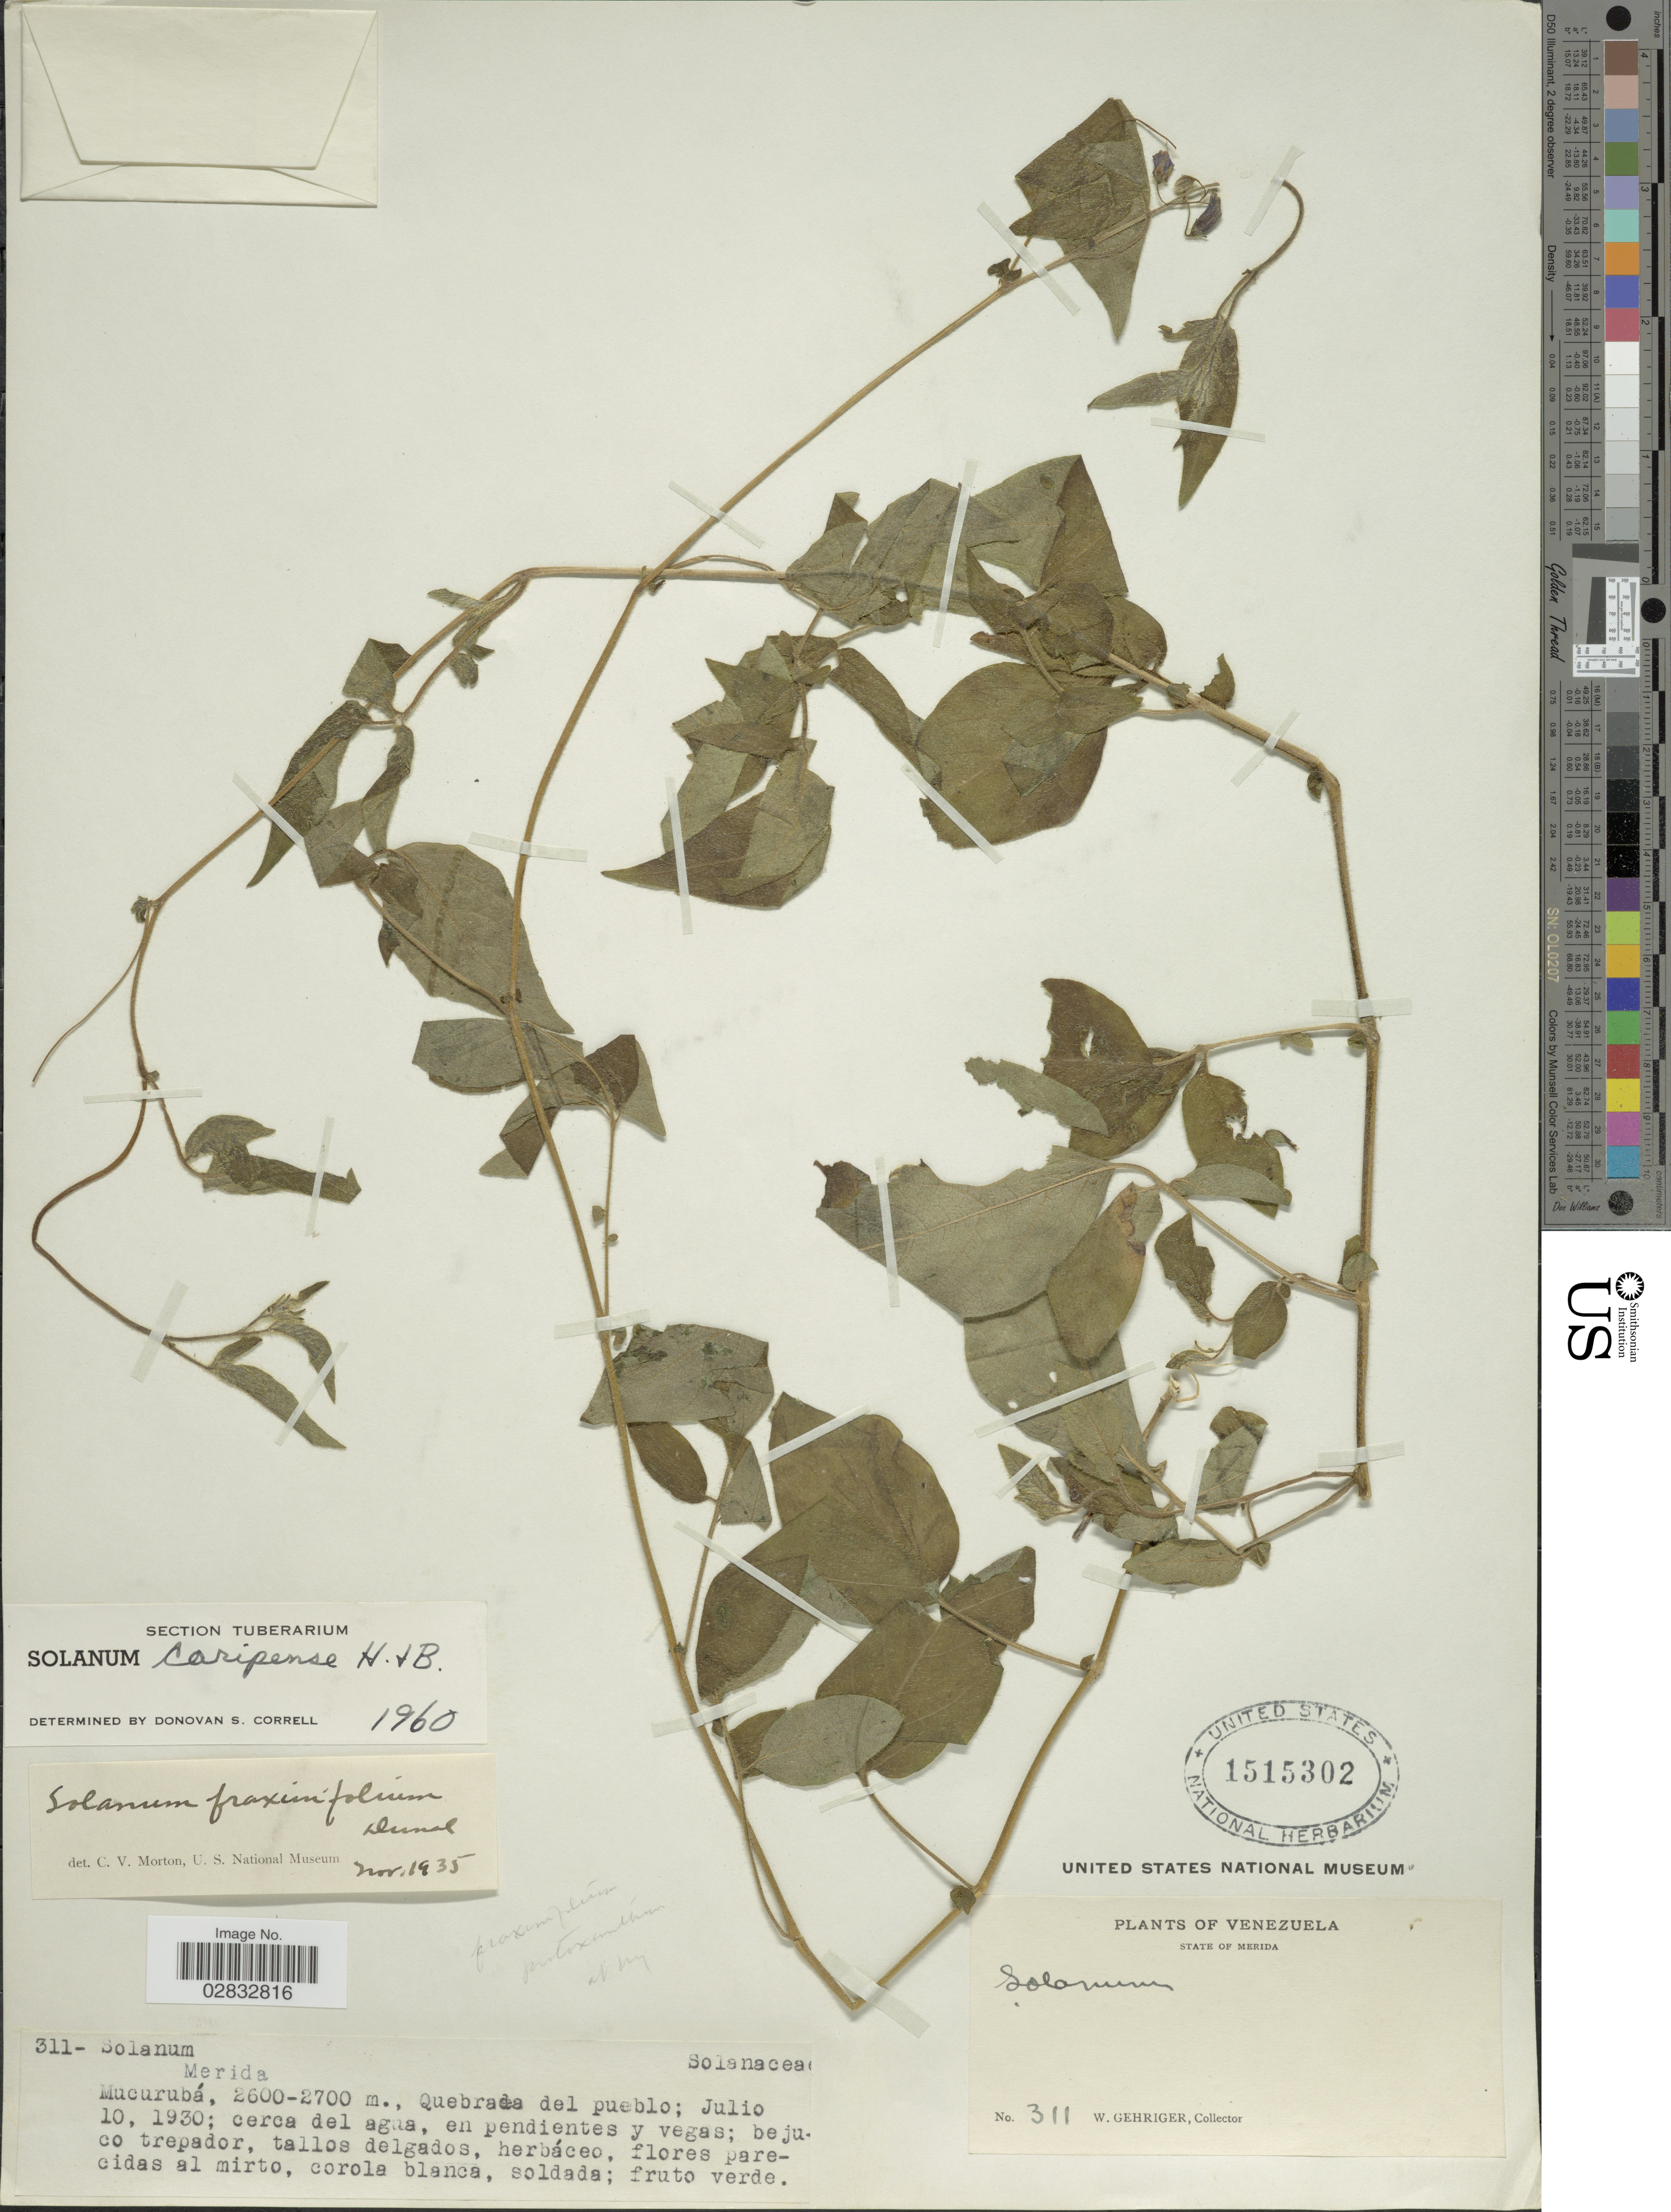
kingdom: Plantae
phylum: Tracheophyta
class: Magnoliopsida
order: Solanales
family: Solanaceae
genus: Solanum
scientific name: Solanum caripense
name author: Humb. & Bonpl. ex Dunal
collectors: W. Gehriger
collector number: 311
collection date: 1930-07-10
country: Venezuela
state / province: Mérida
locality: Mucurubá. Quebrada del pueblo.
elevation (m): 2600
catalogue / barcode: US 1515302